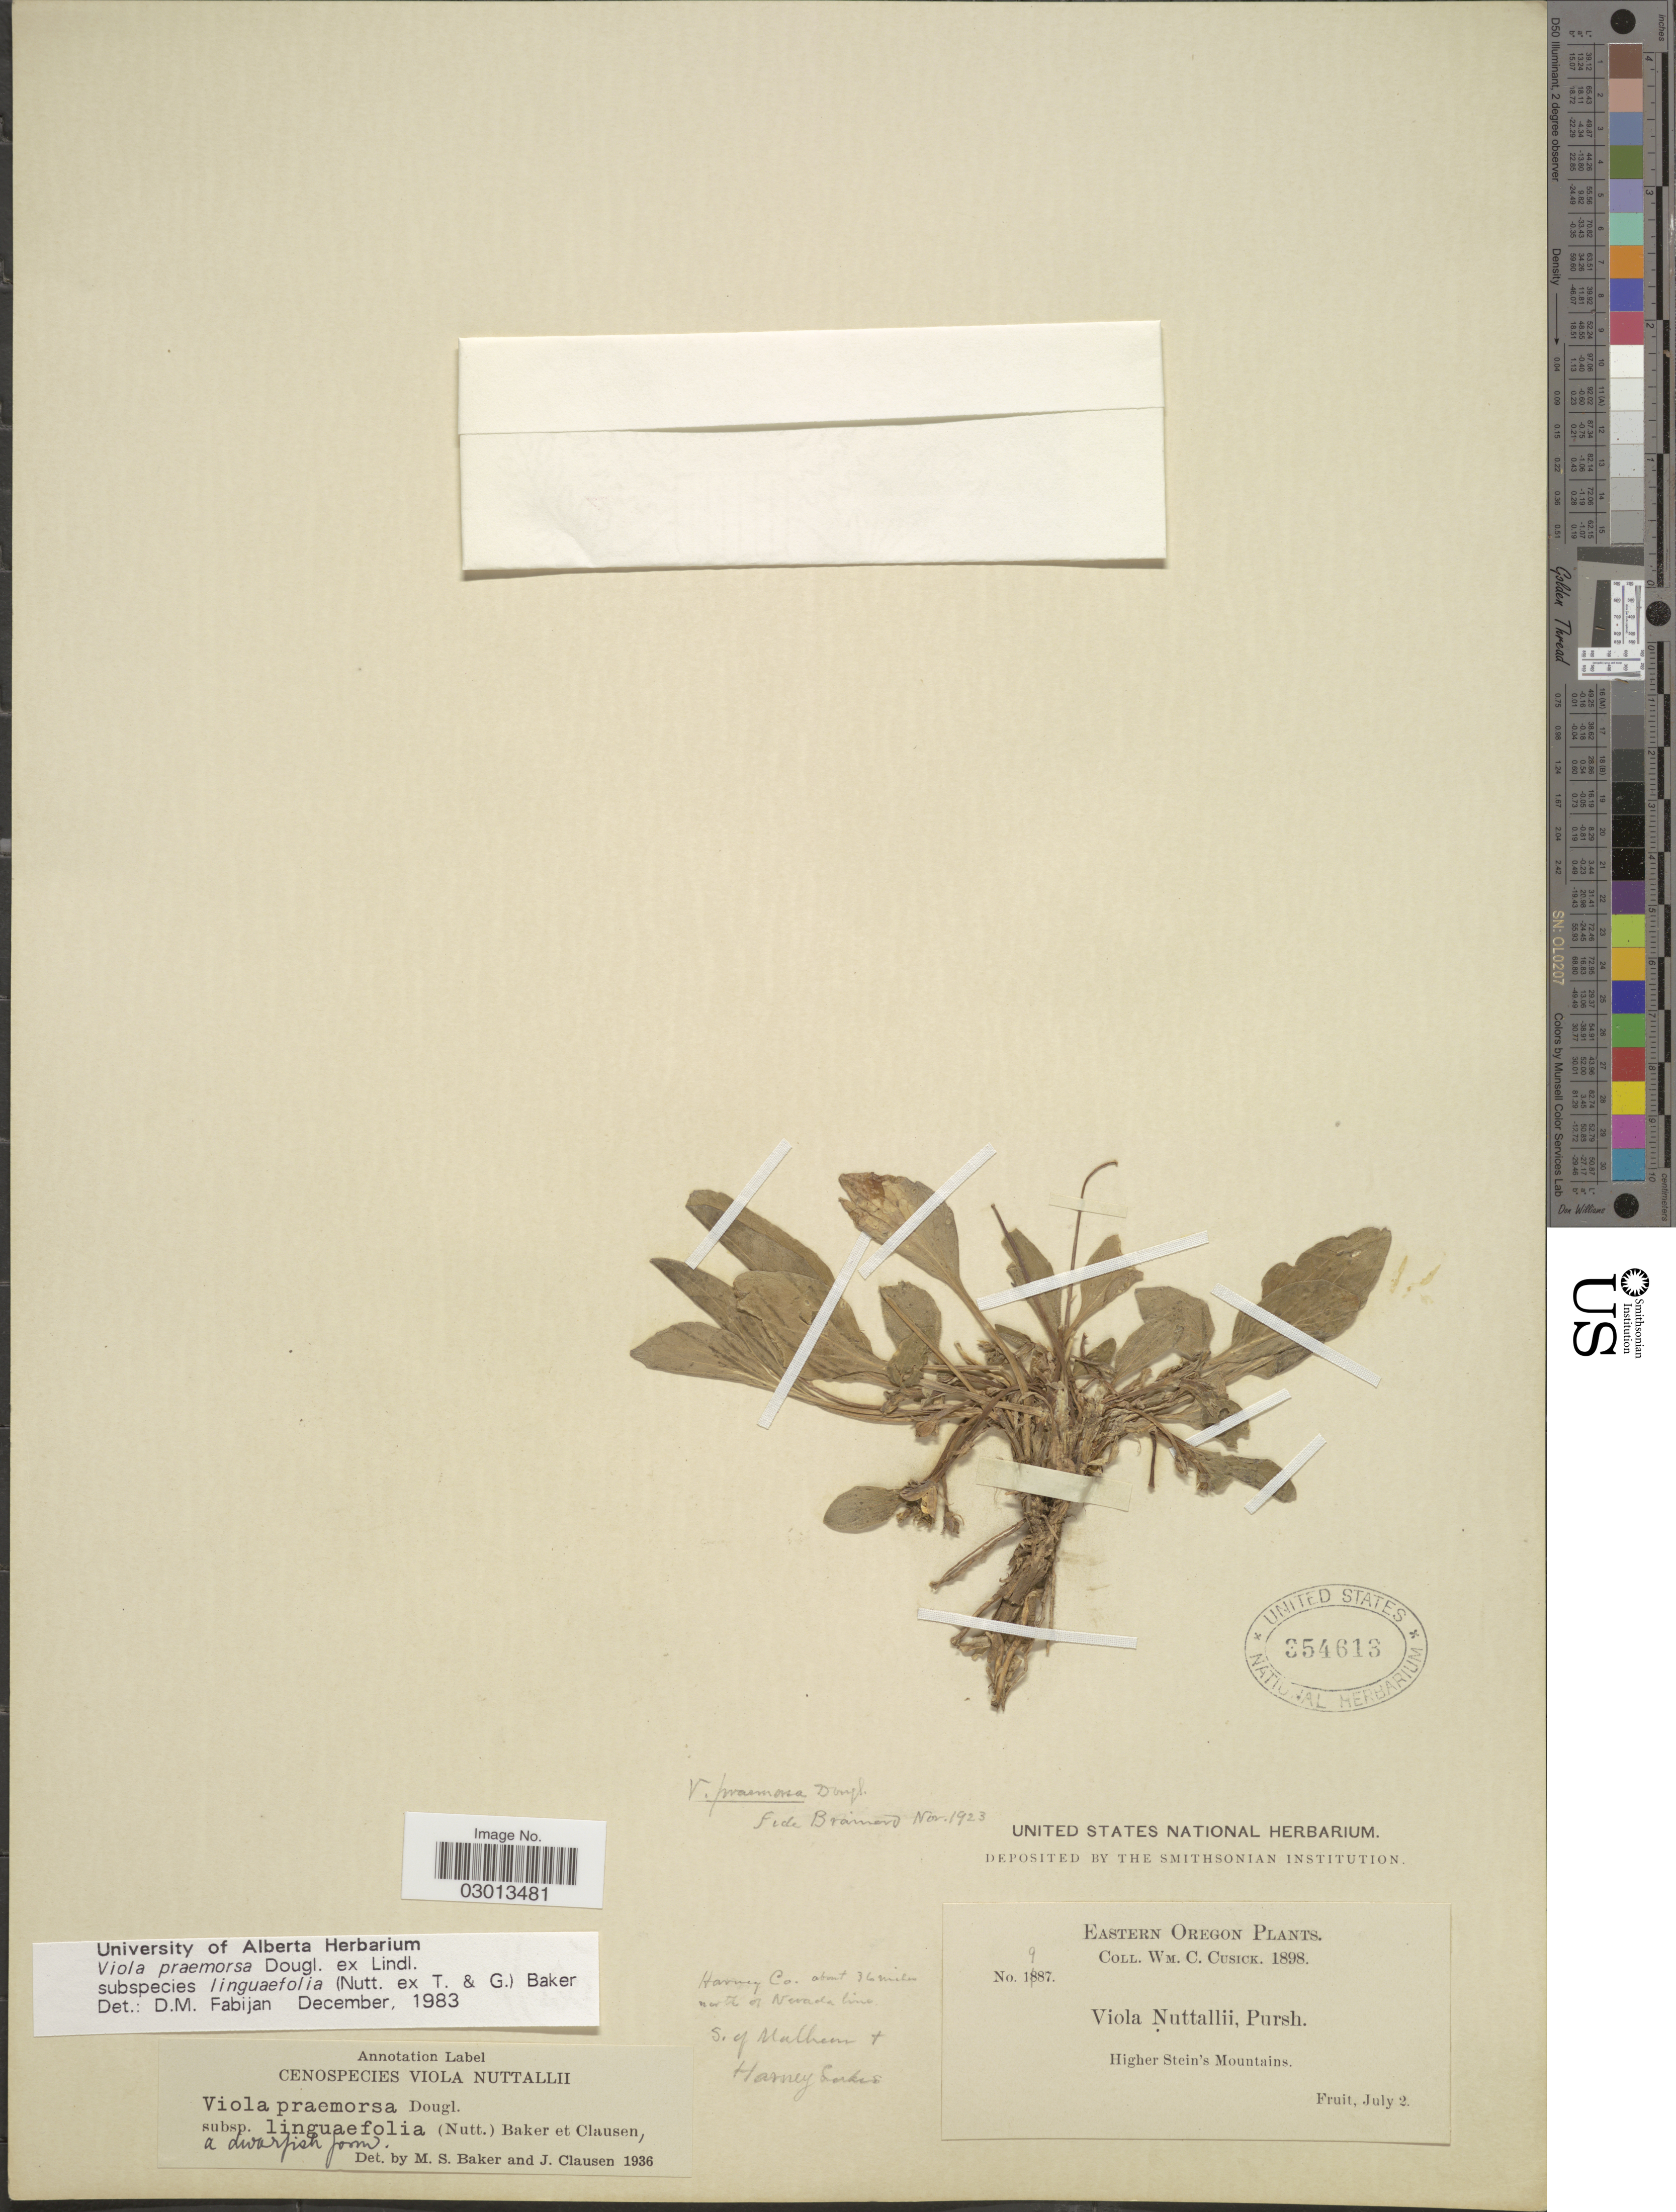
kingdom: Plantae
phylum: Tracheophyta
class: Magnoliopsida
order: Malpighiales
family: Violaceae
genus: Viola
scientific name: Viola praemorsa subsp. linguifolia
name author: (Nutt.) M.S. Baker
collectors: W. C. Cusick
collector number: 1987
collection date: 1898-07-02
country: United States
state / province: Oregon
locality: Eastern Oregon. Higher Stein's Mountains.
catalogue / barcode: US 354613